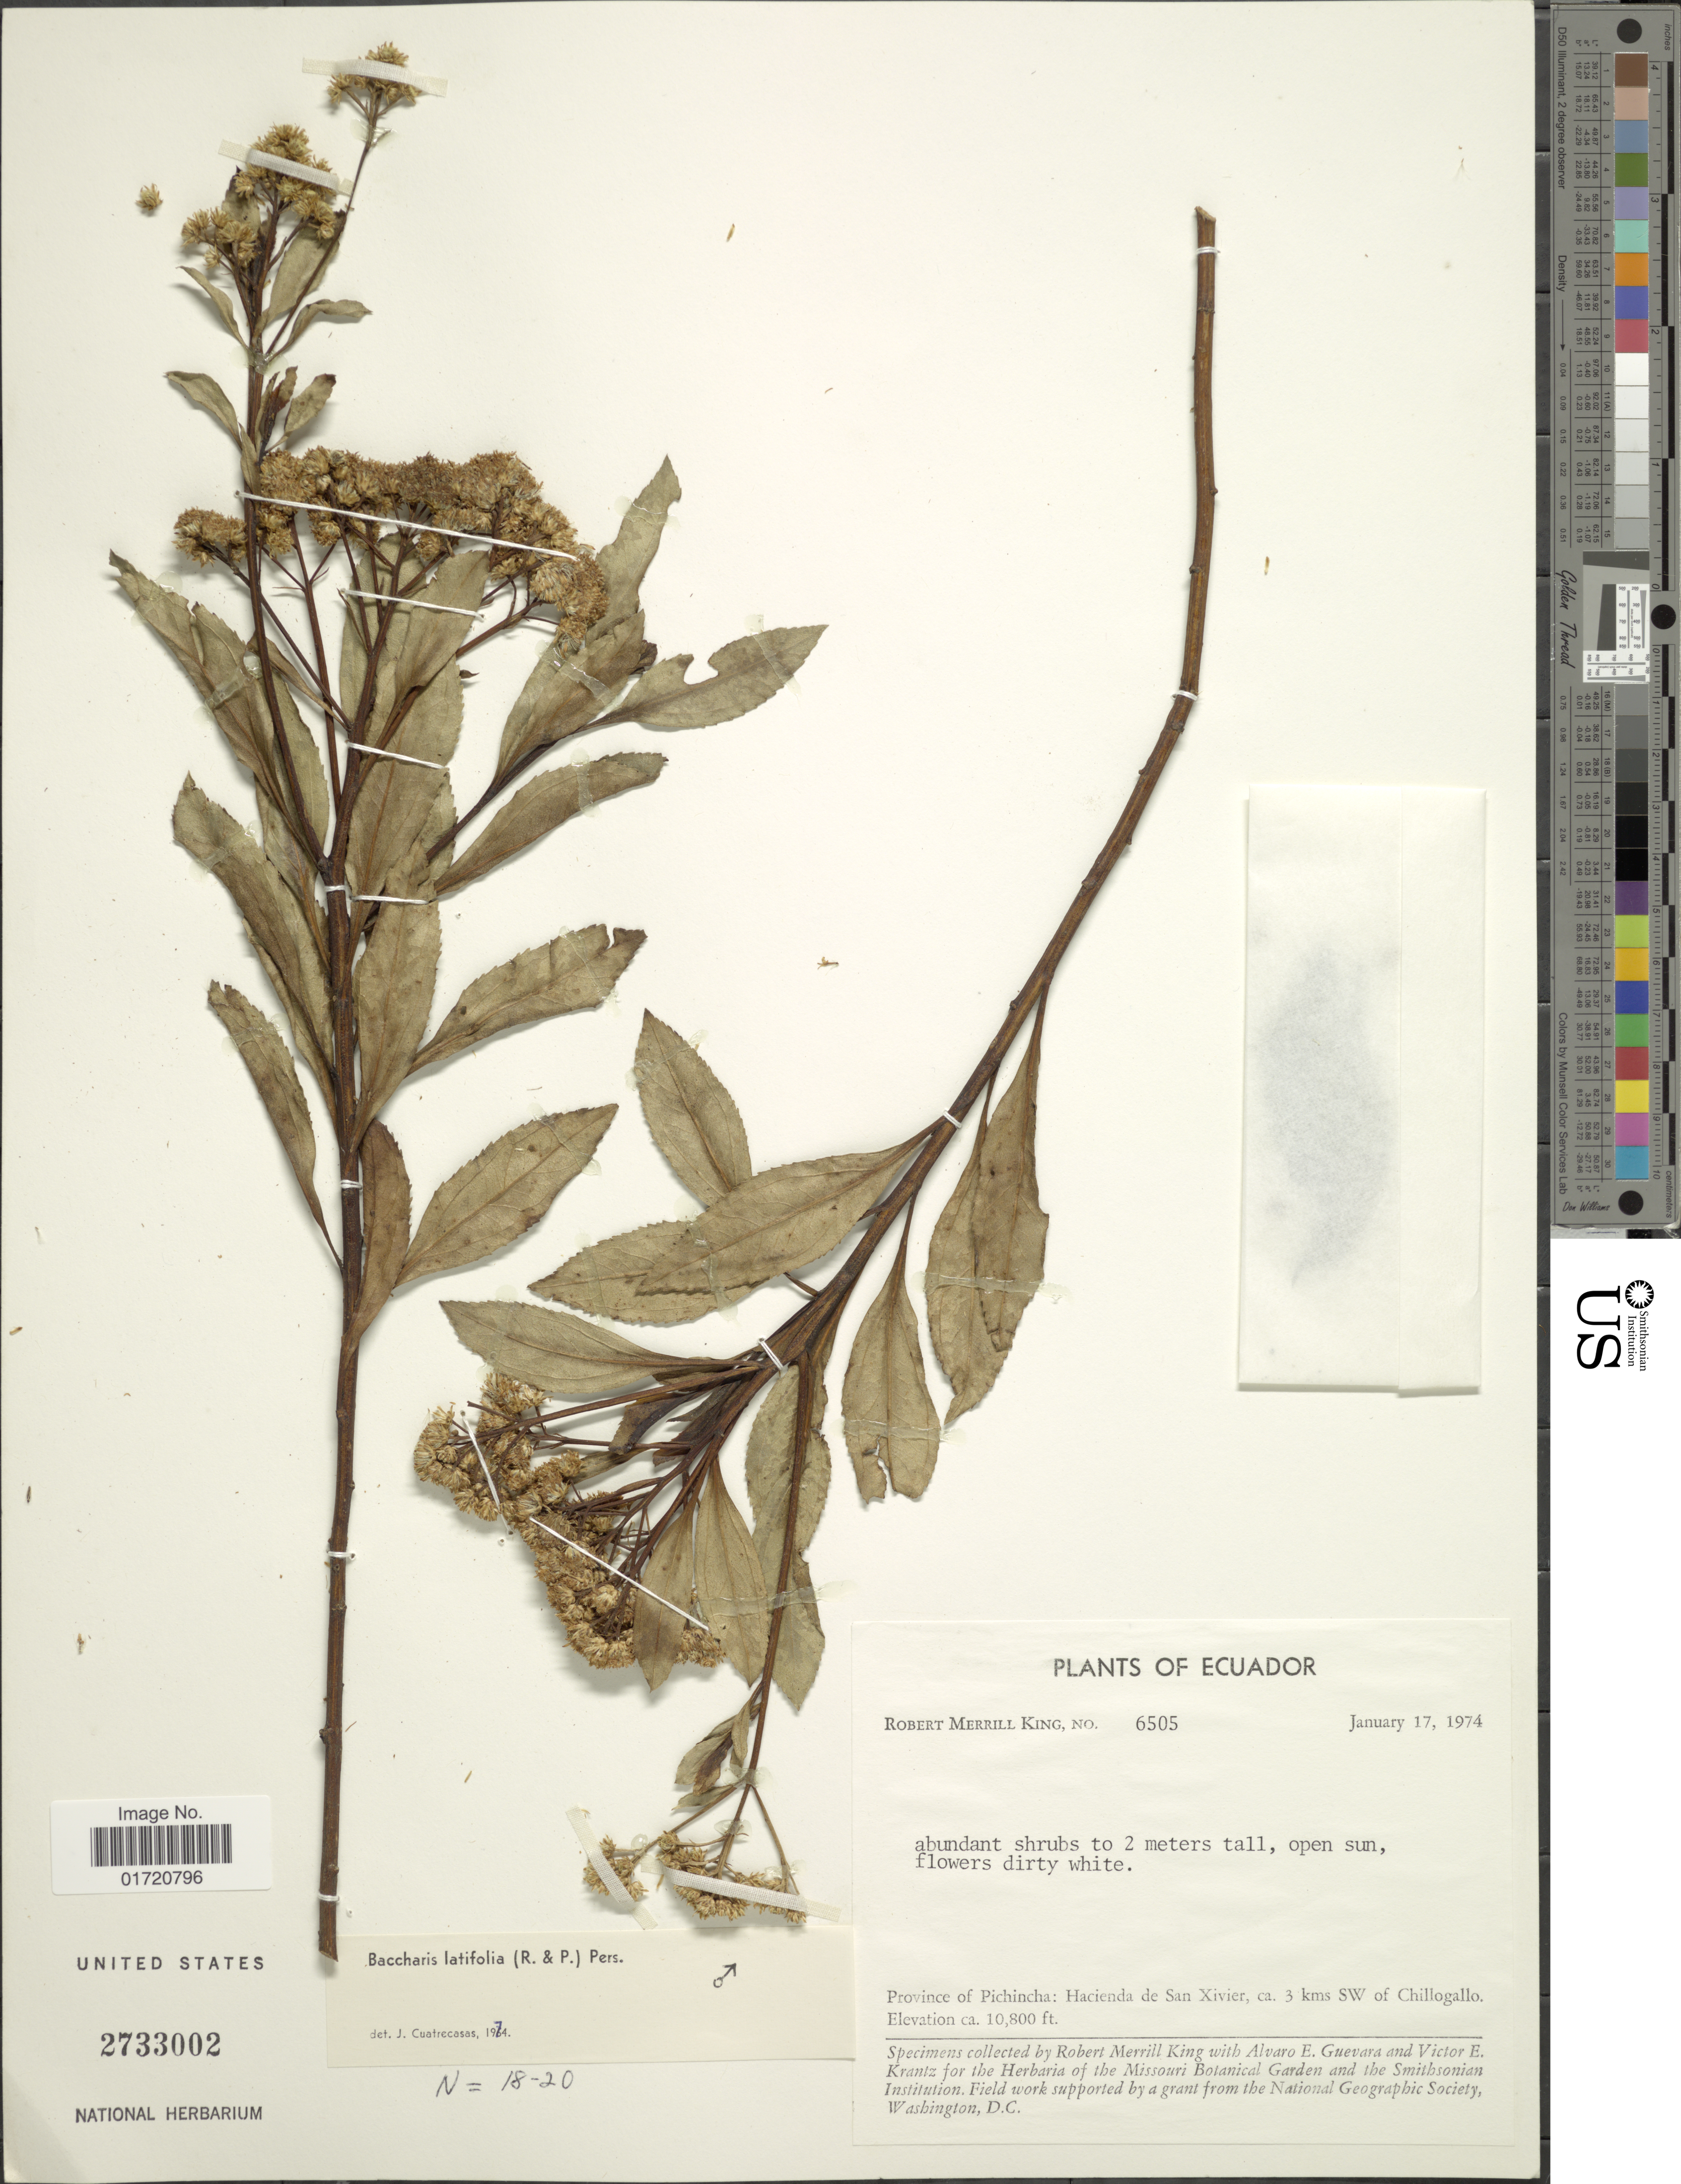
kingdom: Plantae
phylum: Tracheophyta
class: Magnoliopsida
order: Asterales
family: Asteraceae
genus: Baccharis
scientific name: Baccharis latifolia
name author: (Ruiz & Pav.) Pers.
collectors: R. M. King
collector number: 6505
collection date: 1974-01-17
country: Ecuador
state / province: Pichincha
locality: Hacienda de San Xivier, ca 3 kms SW of Chillogallo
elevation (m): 3292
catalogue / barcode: US 2733002